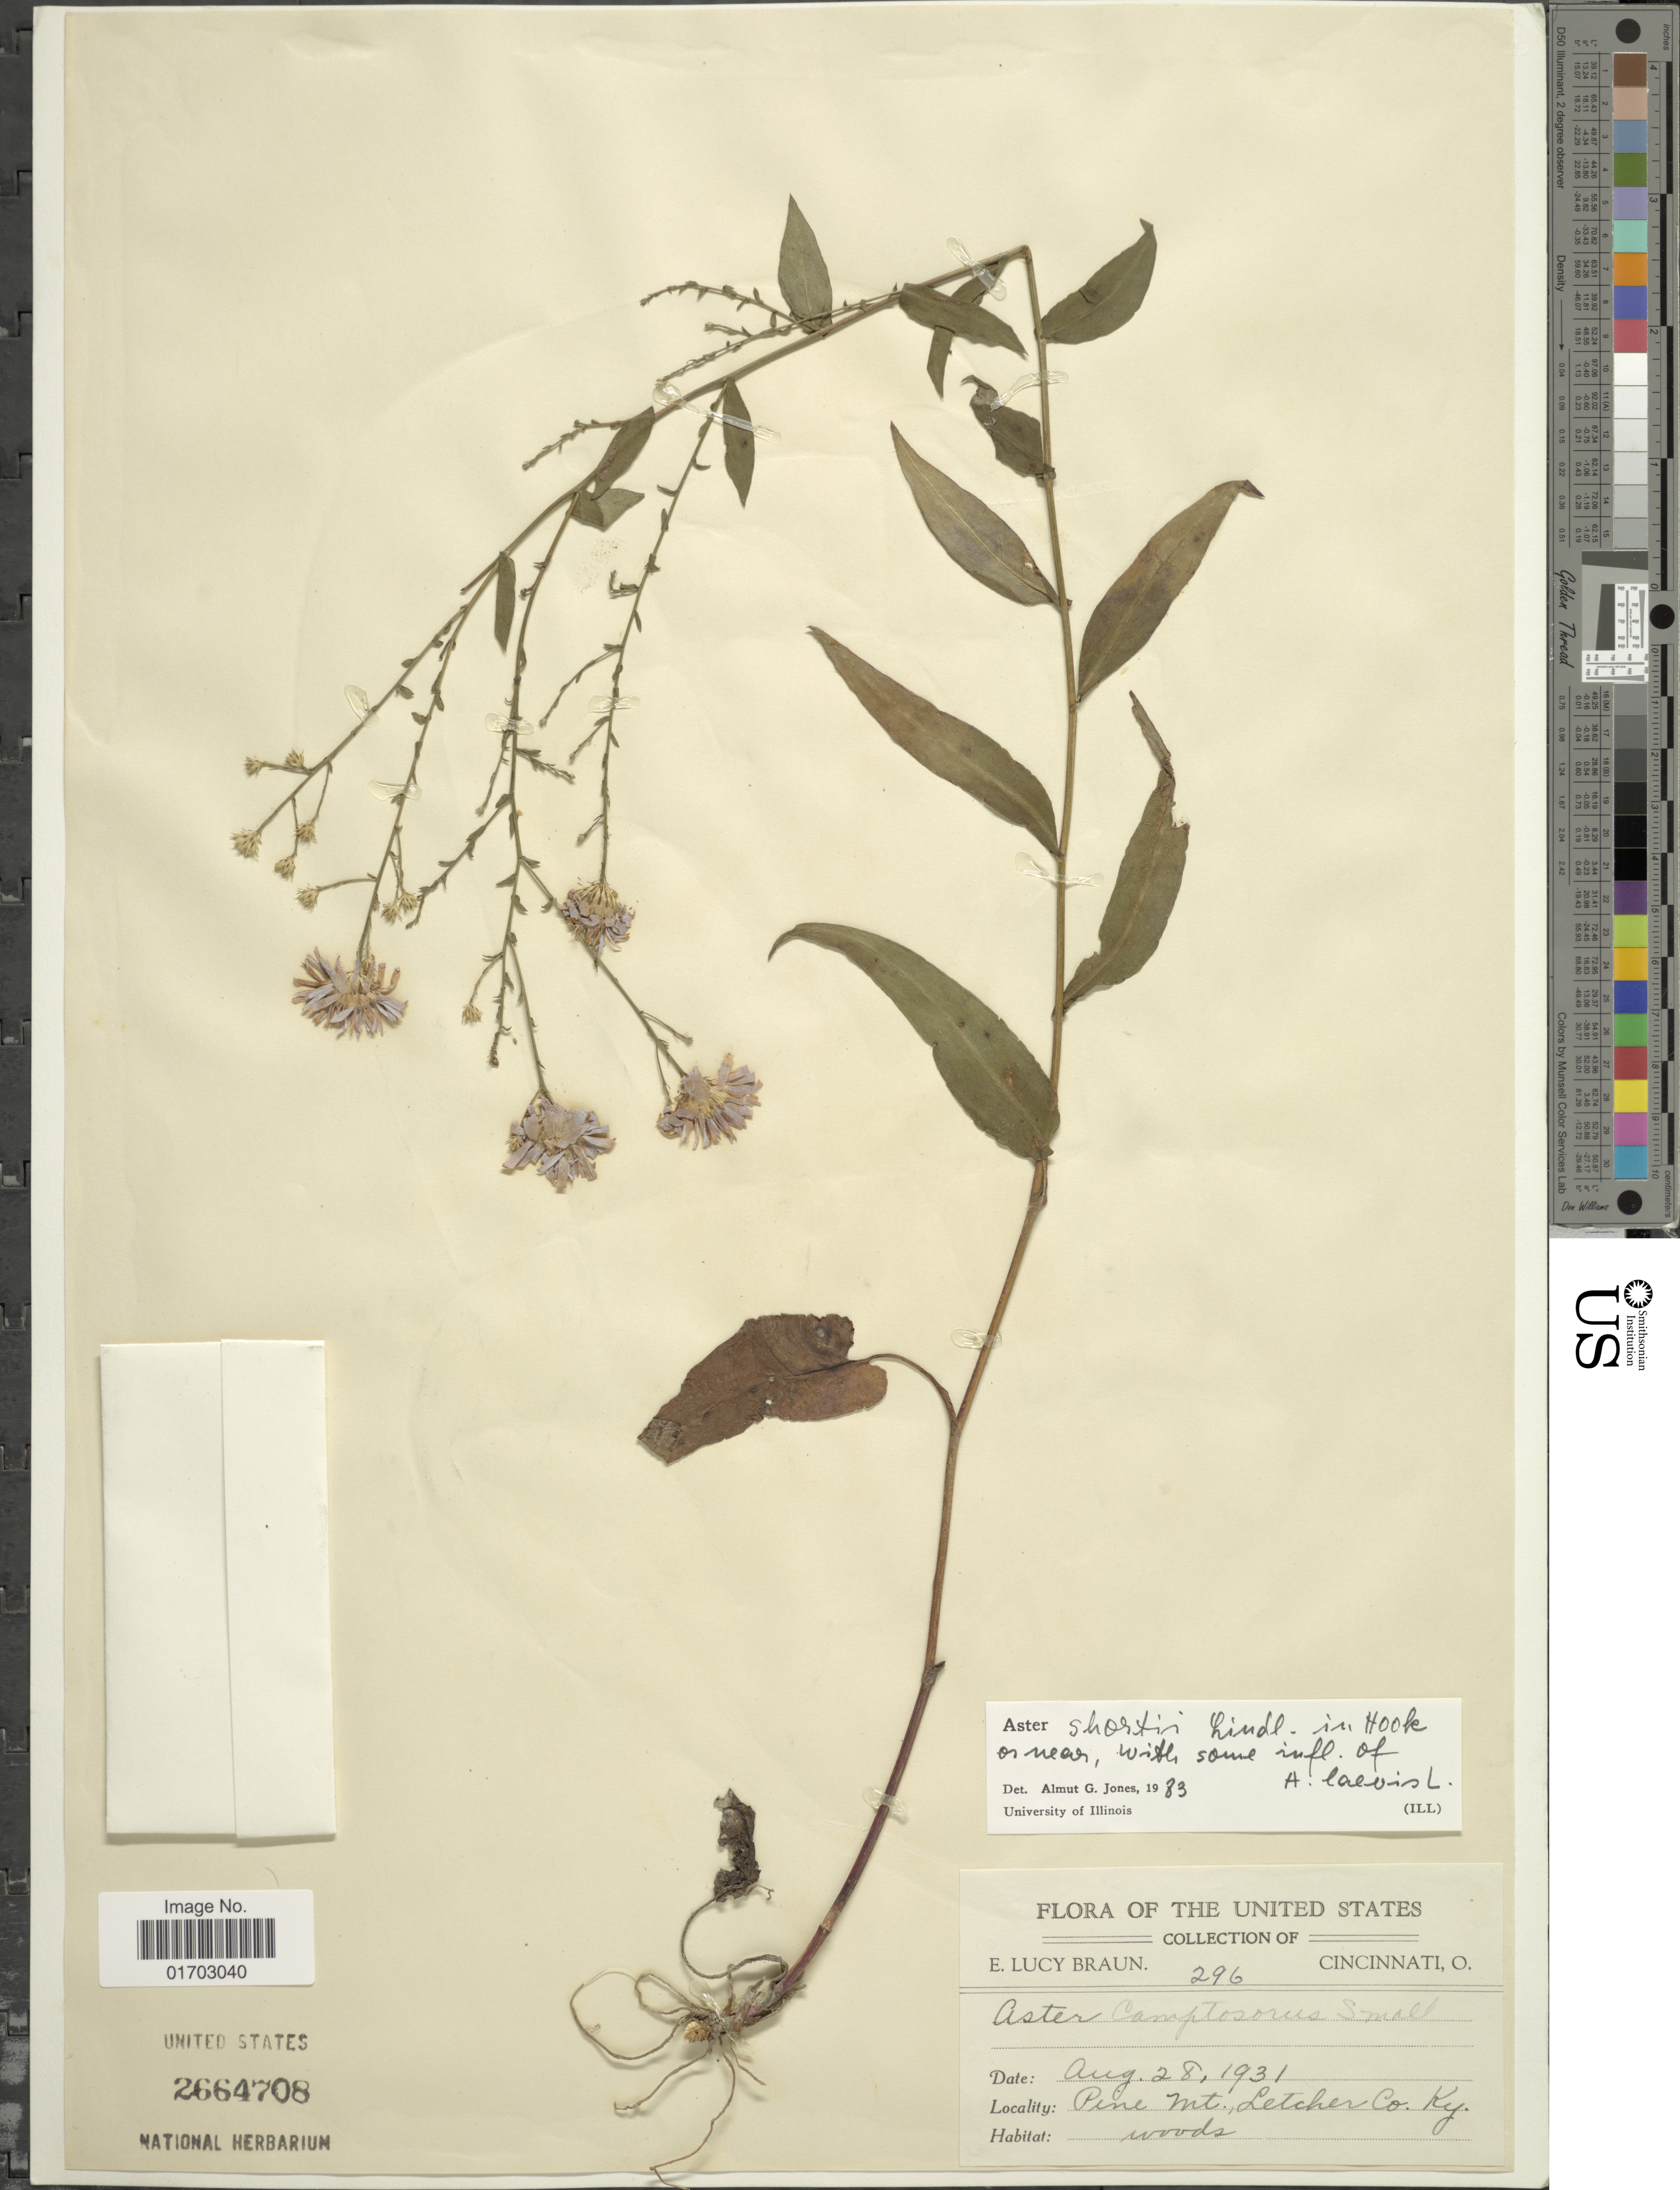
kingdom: Plantae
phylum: Tracheophyta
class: Magnoliopsida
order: Asterales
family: Asteraceae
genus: Symphyotrichum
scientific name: Symphyotrichum shortii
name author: (Lindl.) G.L. Nesom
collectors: E. L. Braun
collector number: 296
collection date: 1931-08-28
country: United States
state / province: Kentucky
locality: The United States, Pine Mt. Letcher Co.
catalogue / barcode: US 2664708